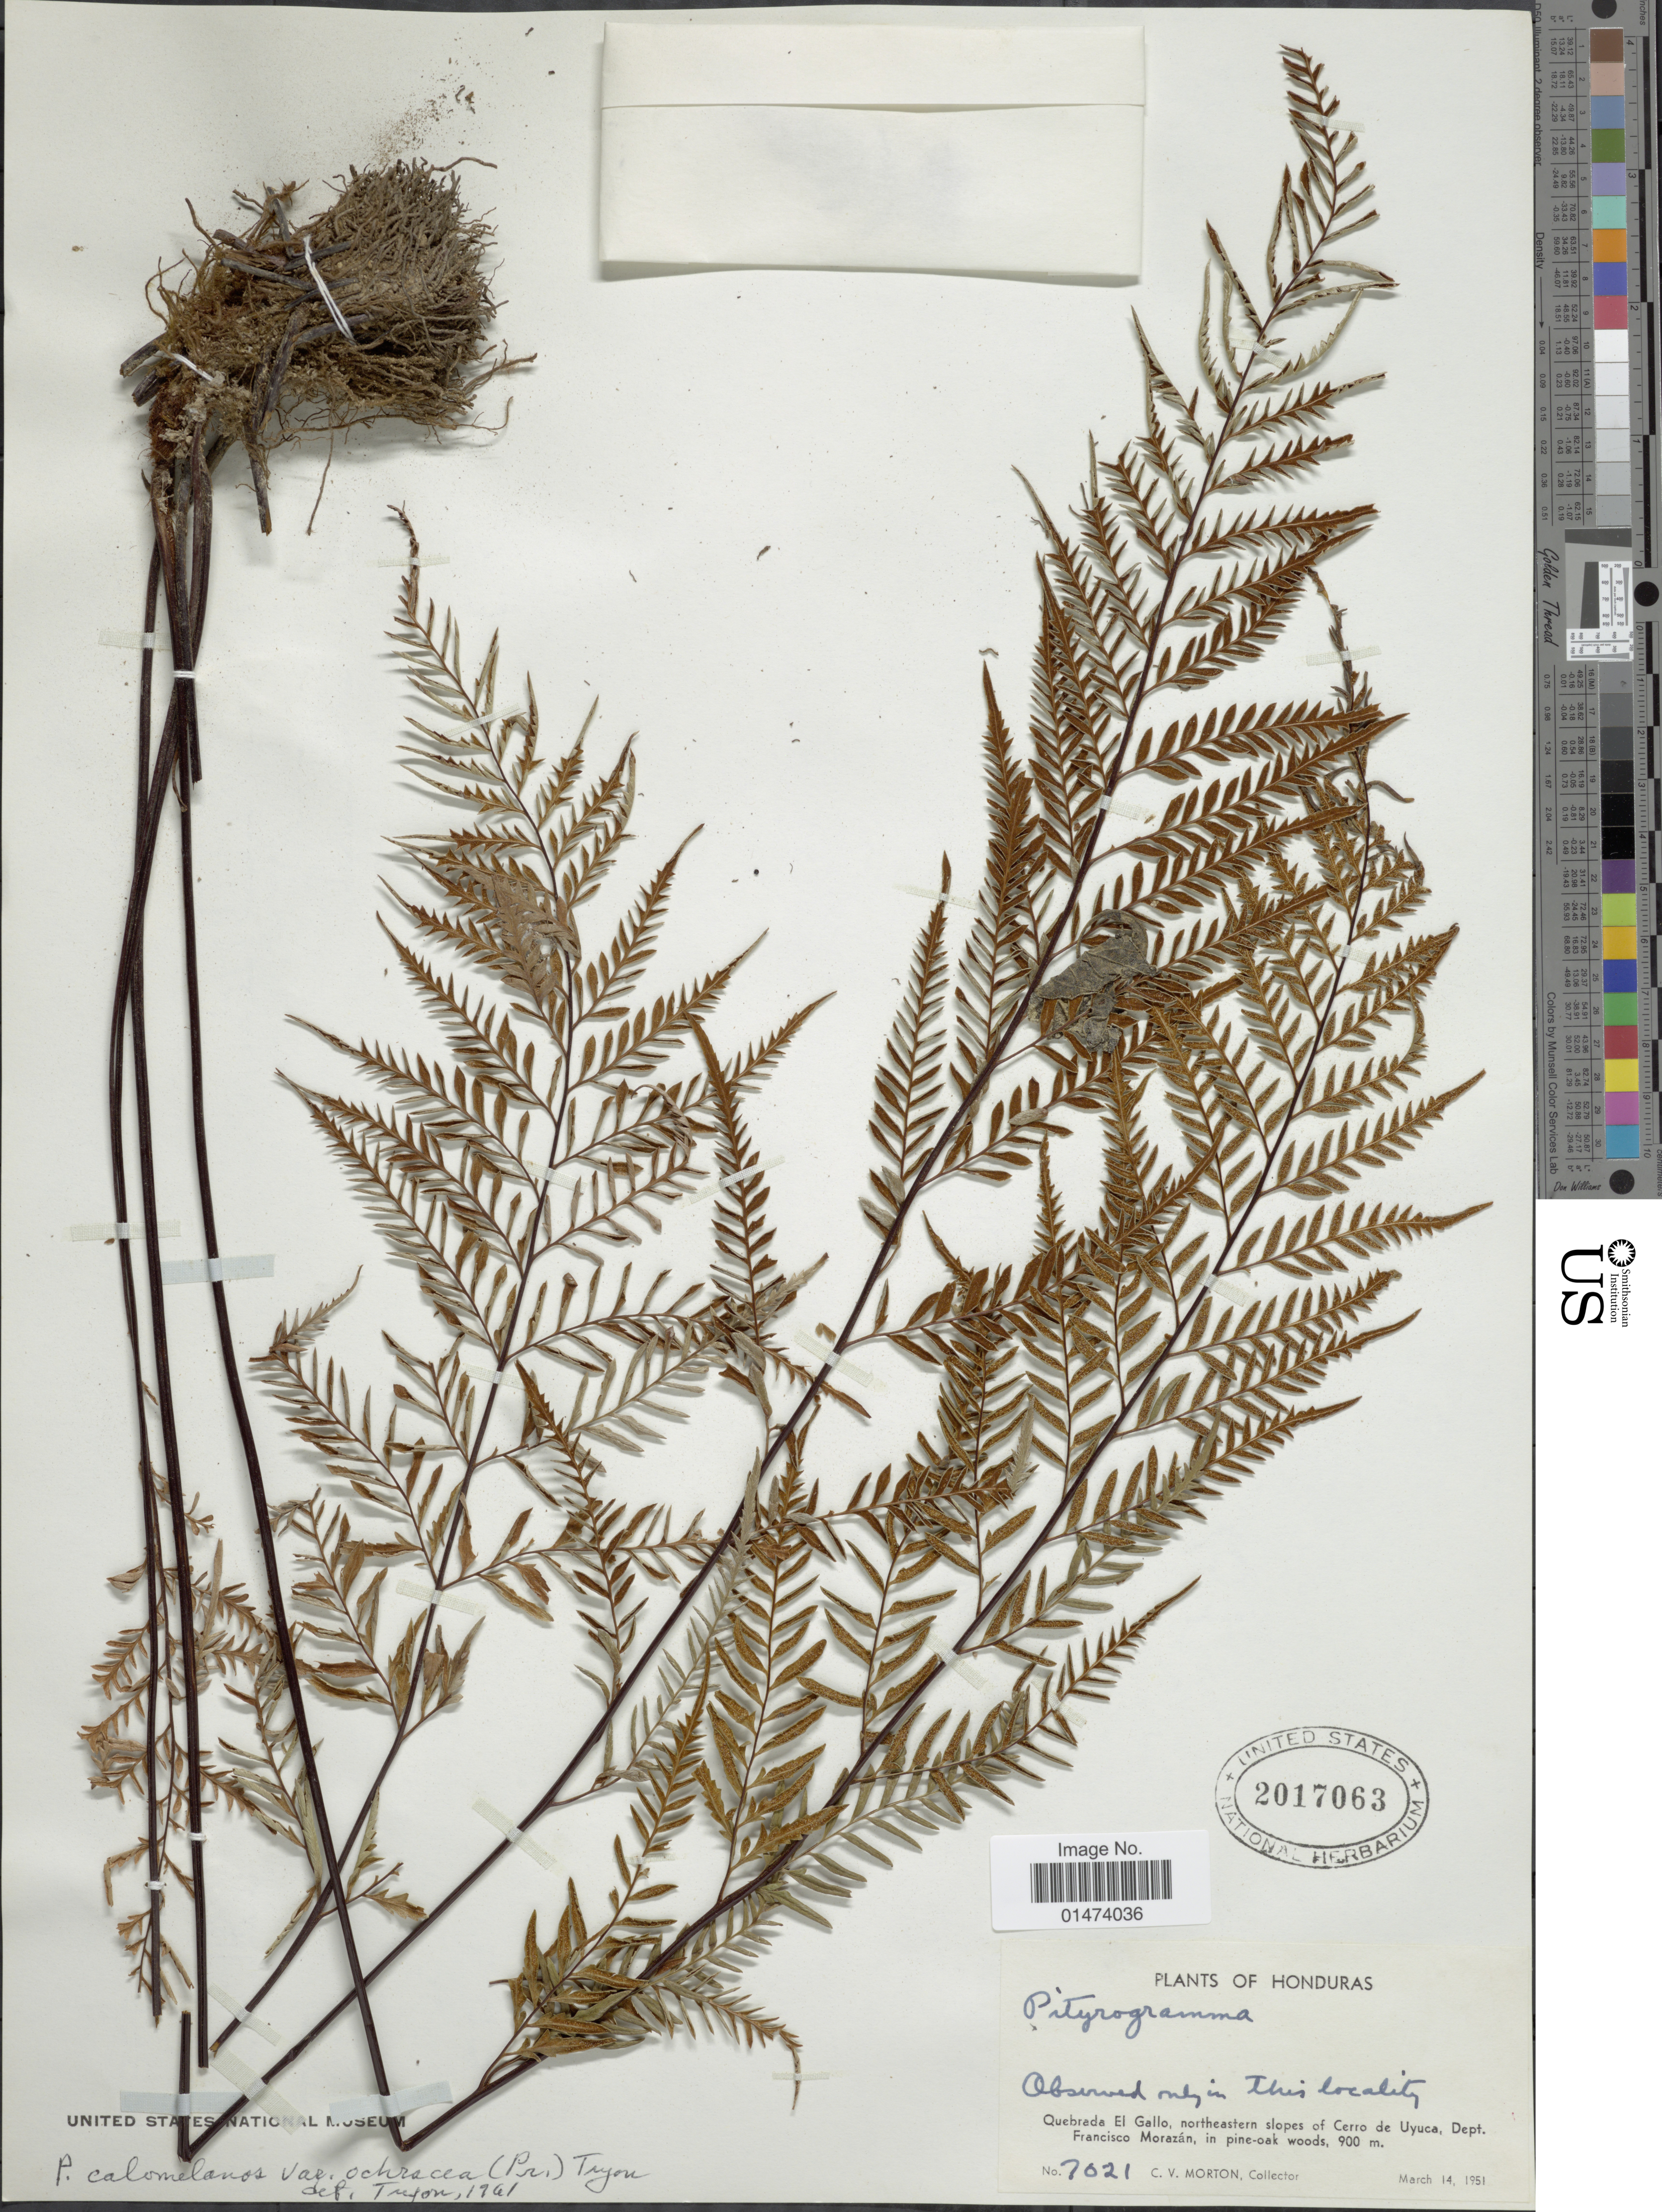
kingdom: Plantae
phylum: Tracheophyta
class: Polypodiopsida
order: Polypodiales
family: Pteridaceae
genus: Pityrogramma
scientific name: Pityrogramma calomelanos var. ochracea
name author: (C. Presl) R.M. Tryon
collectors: C. V. Morton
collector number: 7021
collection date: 1951-03-14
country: Honduras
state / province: Fco. Morazán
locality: Quebrada El Gallo, northeastern slopes of Cerro de Uyuca, in pine-oak woods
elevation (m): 900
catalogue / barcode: US 2017063